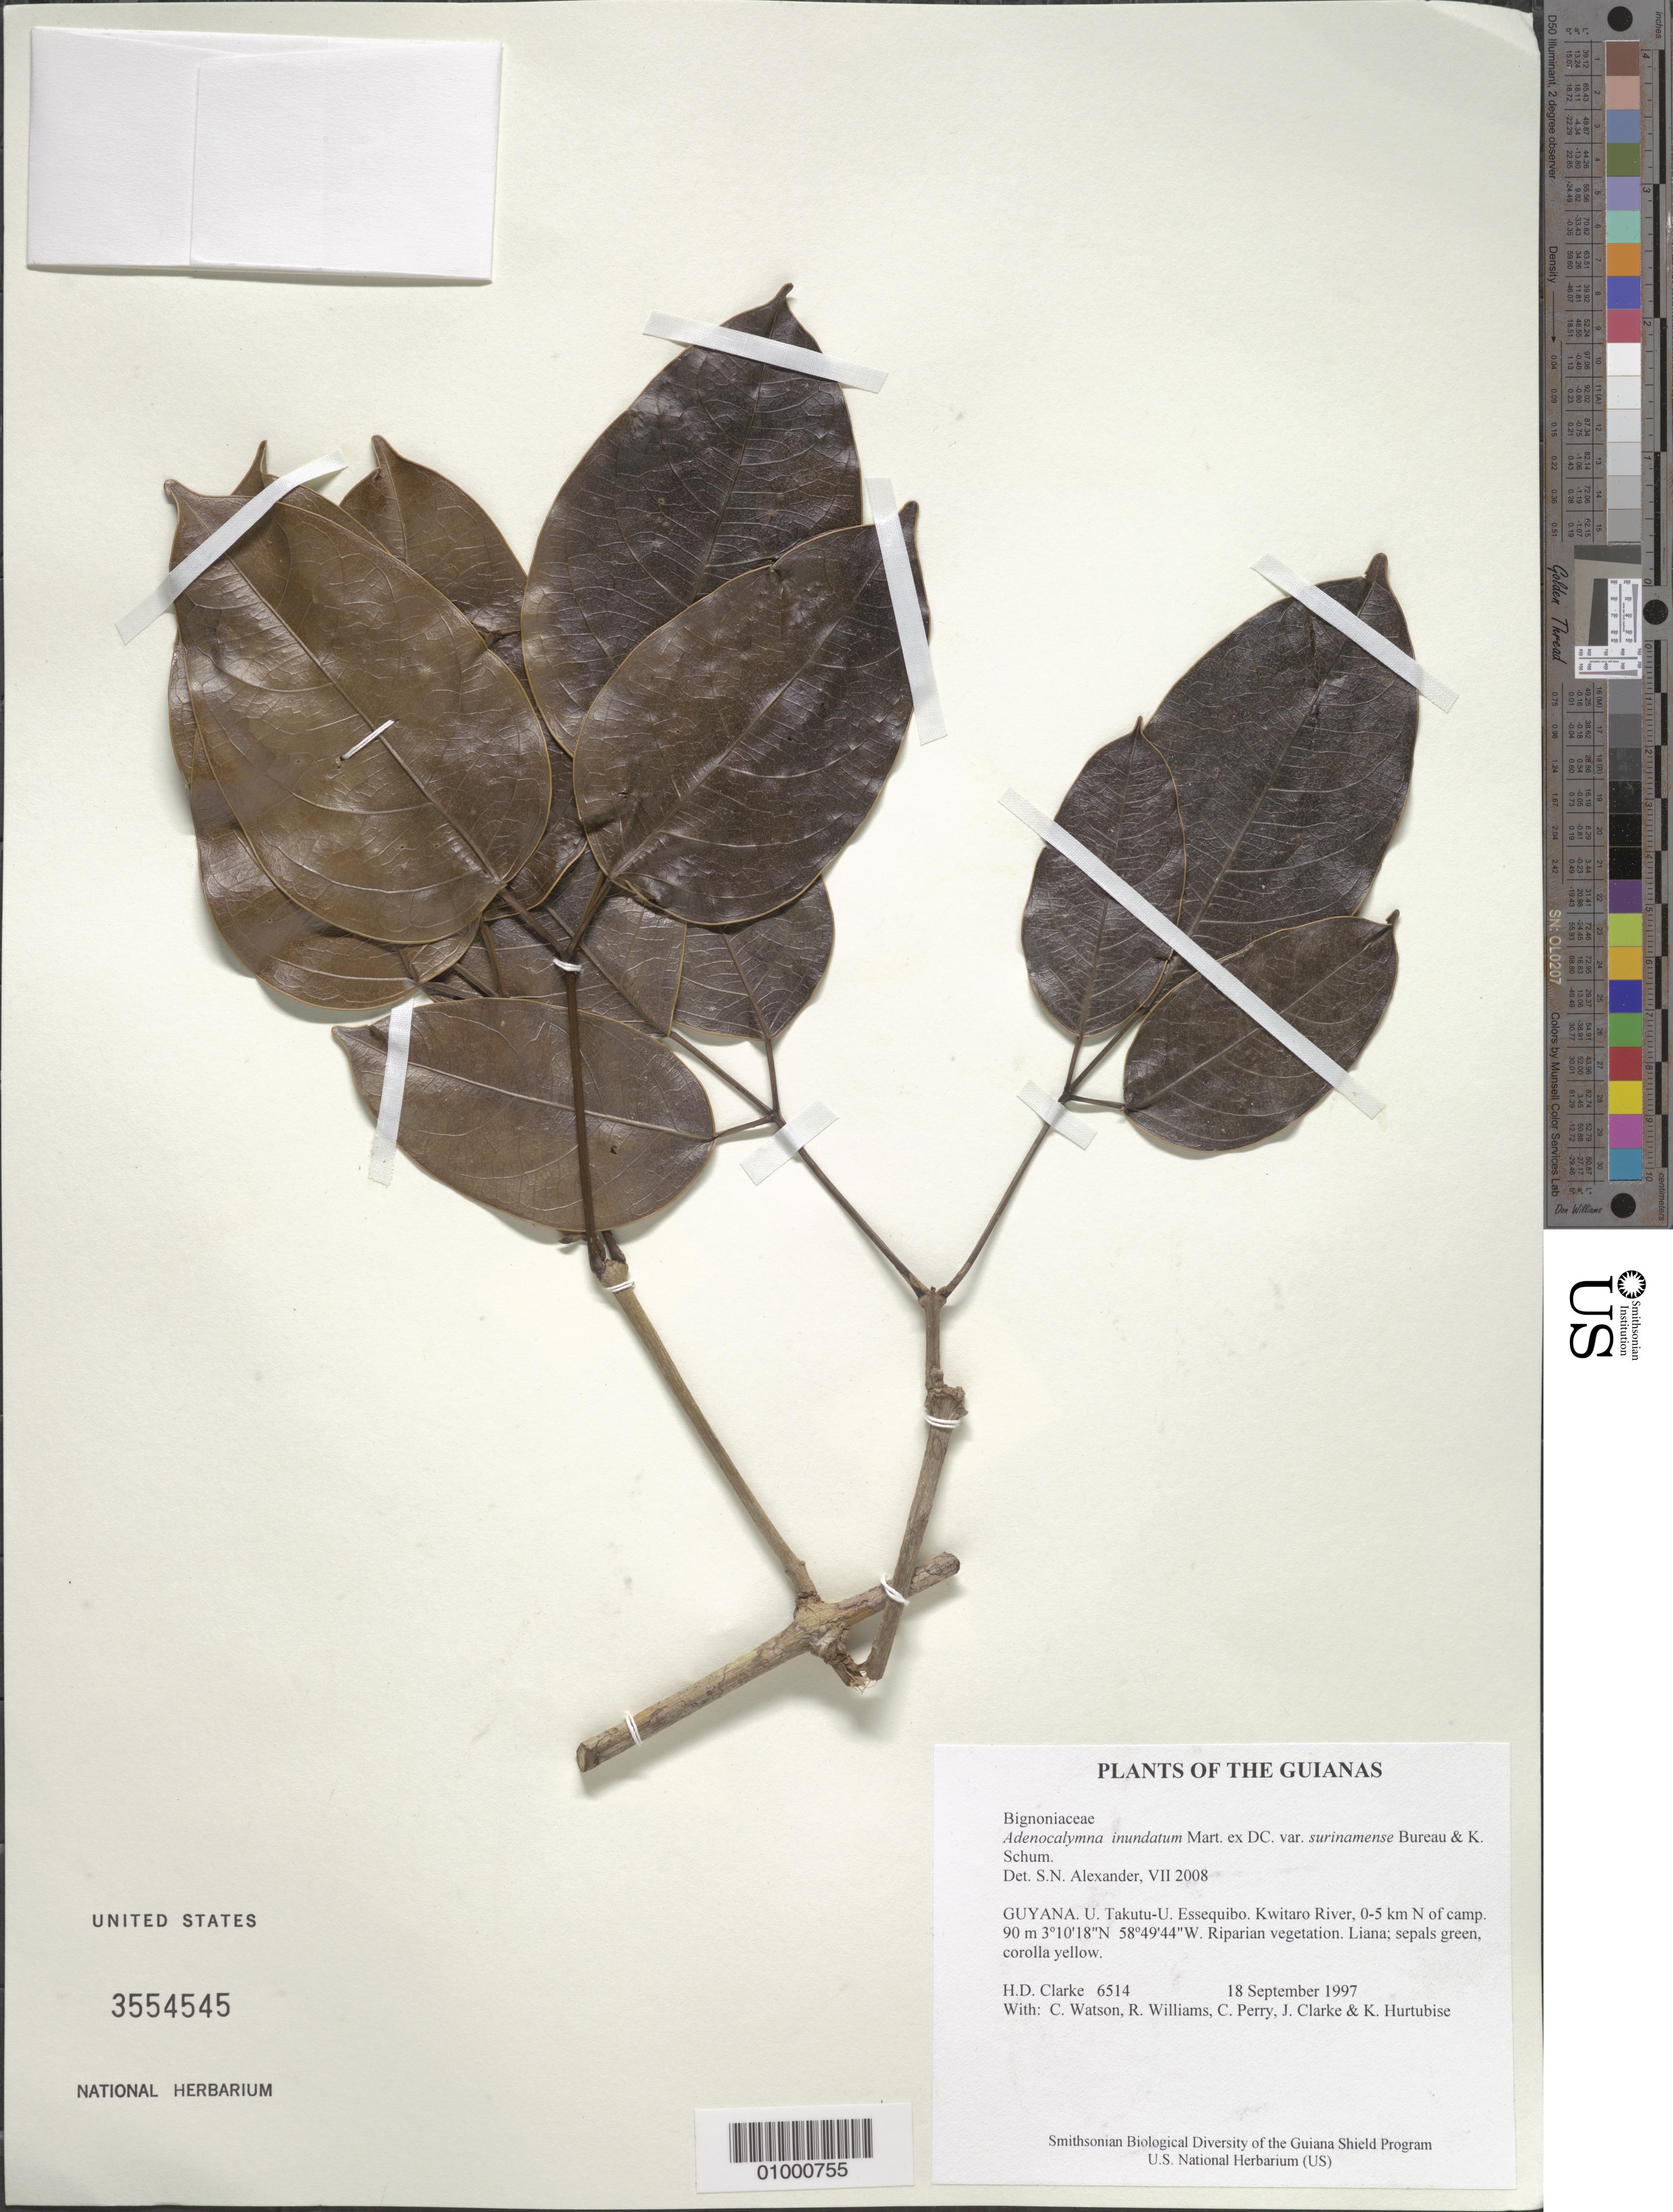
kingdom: Plantae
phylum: Tracheophyta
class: Magnoliopsida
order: Lamiales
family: Bignoniaceae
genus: Adenocalymma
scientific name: Adenocalymma inundatum var. surinamense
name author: Bureau & K. Schum.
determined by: Alexander, S. N.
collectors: H. D. Clarke, C. Watson, R. Williams, C. Perry, J. Clarke & K. Hurtubise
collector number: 6514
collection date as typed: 18 September 1997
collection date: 1997-09-18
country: Guyana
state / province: U. Takutu-U. Essequibo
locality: Kwitaro River, 0-5 km N of camp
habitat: Riparian vegetation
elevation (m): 90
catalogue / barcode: US 3554545